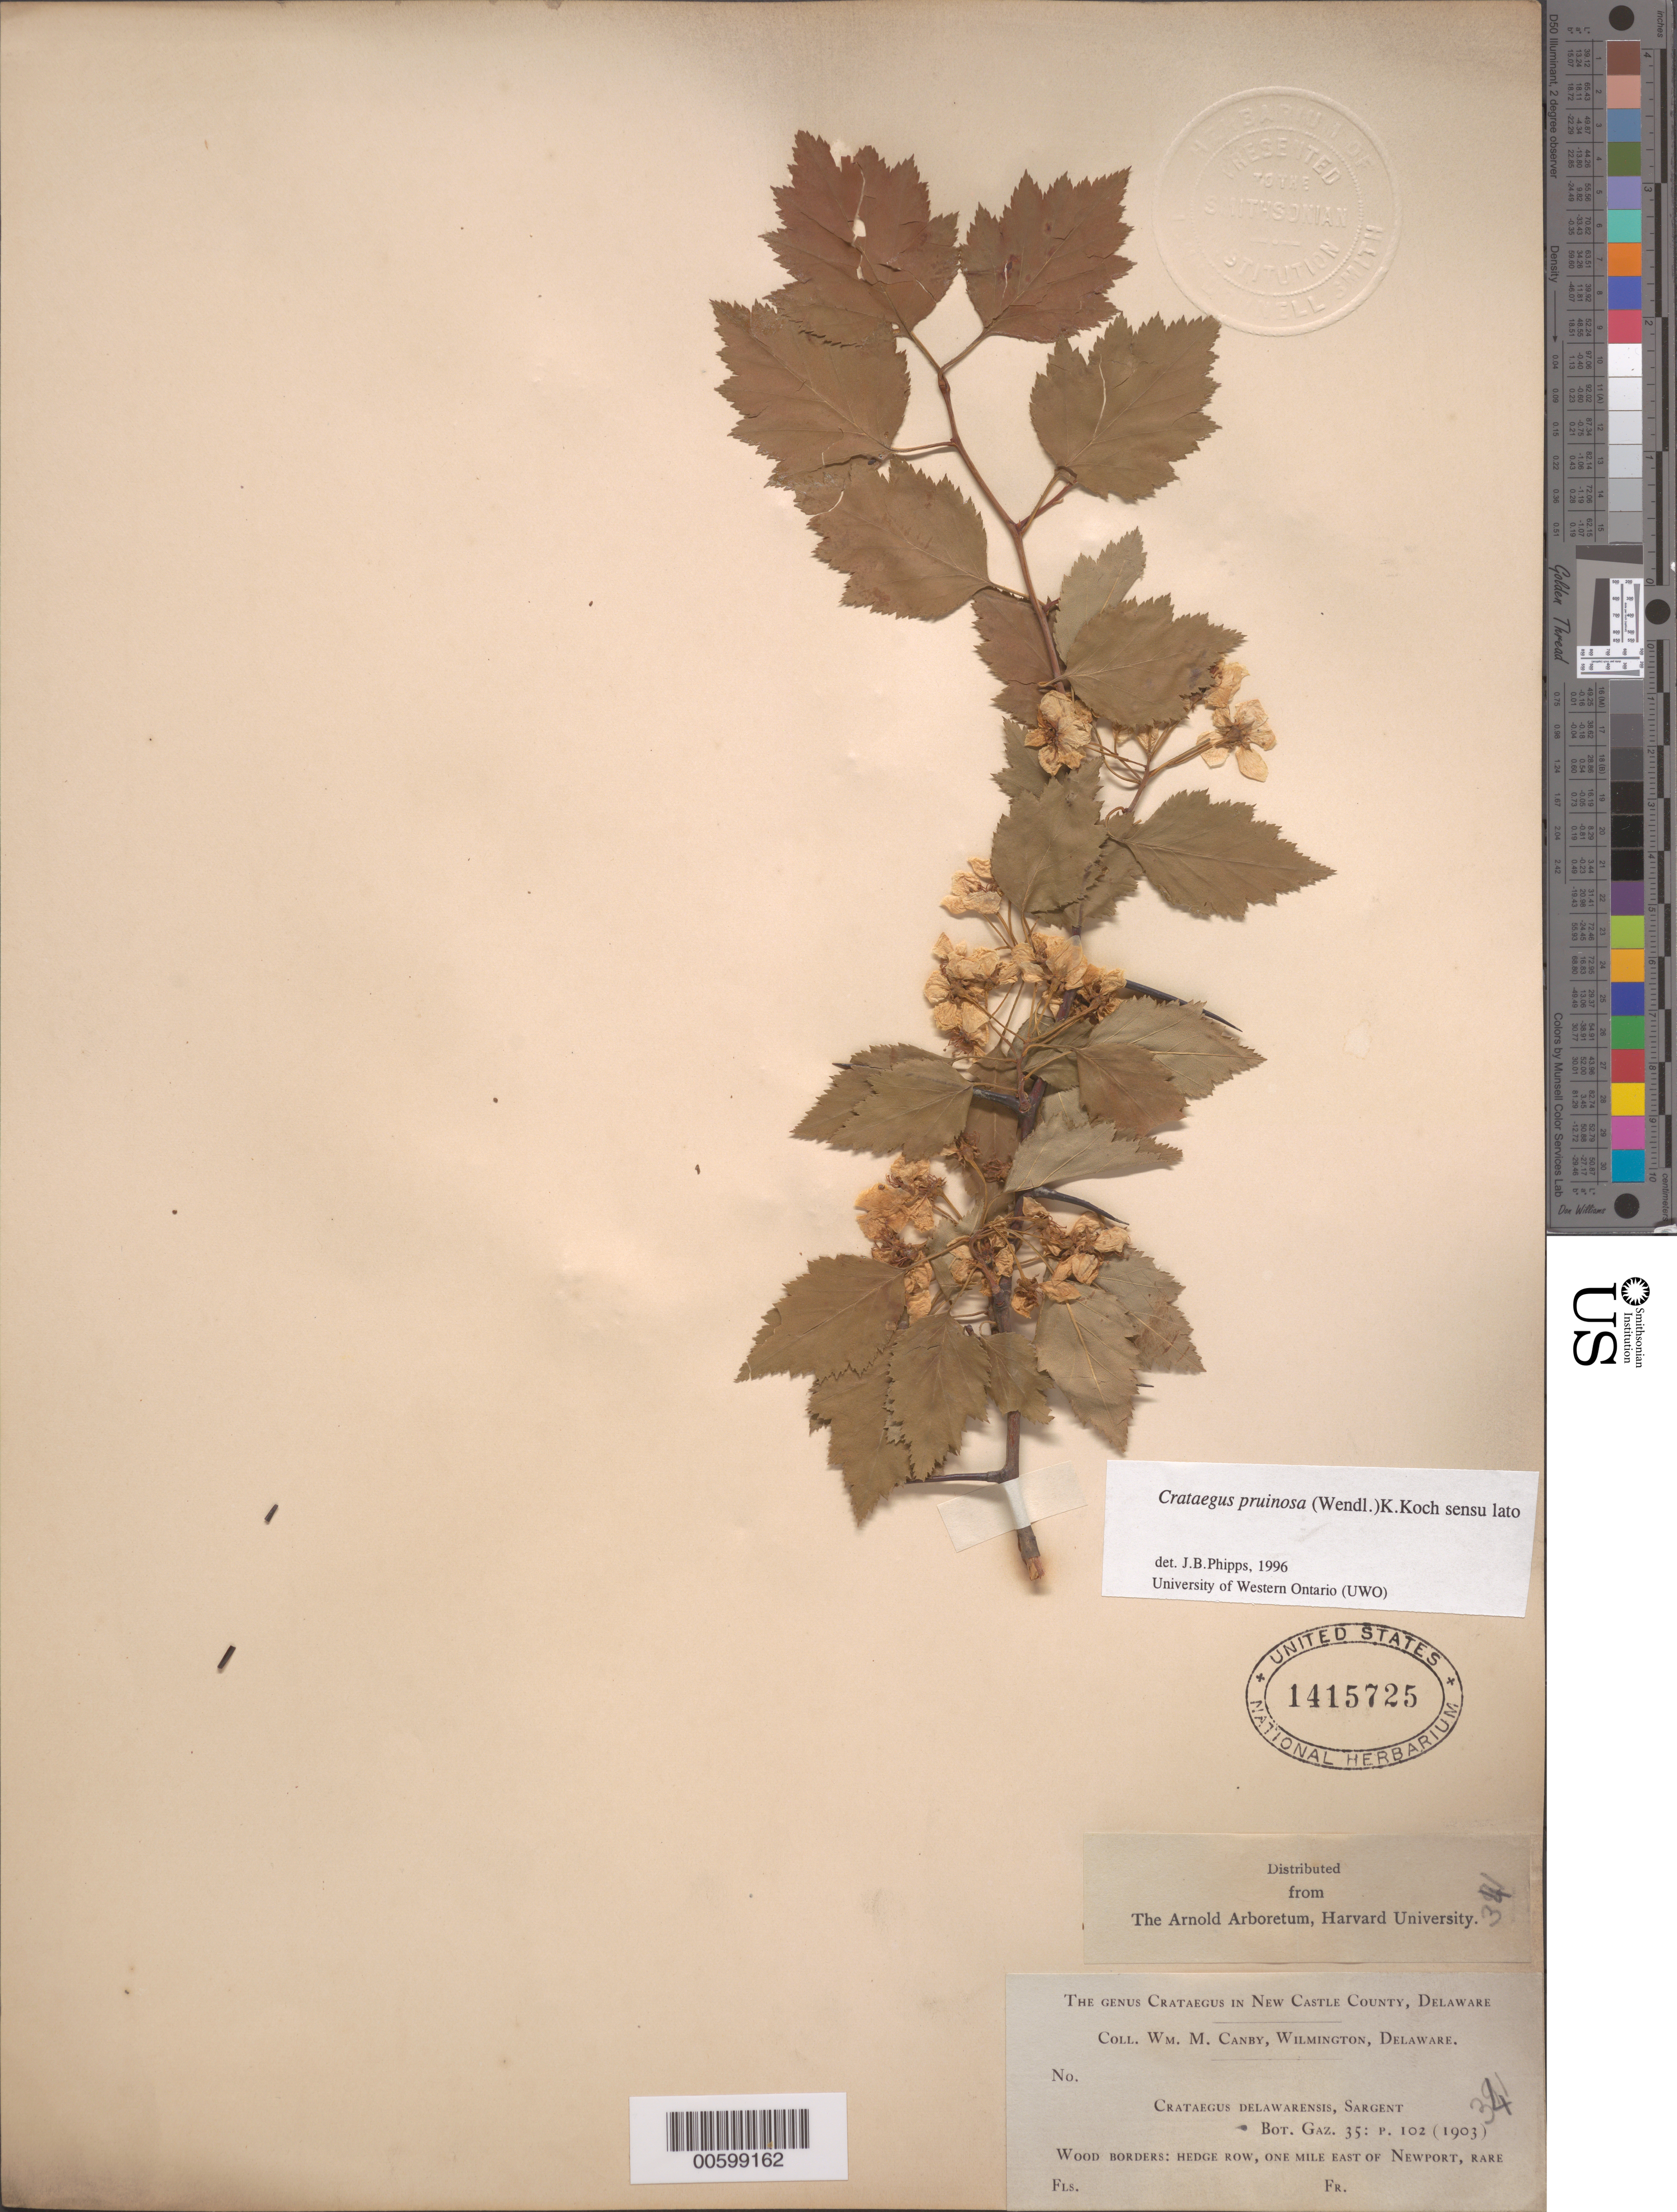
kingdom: Plantae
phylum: Tracheophyta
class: Magnoliopsida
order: Rosales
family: Rosaceae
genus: Crataegus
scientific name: Crataegus pruinosa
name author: (H.L. Wendl.) K. Koch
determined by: Phipps, James B., (UWO), University of Western Ontario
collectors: W. M. Canby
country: United States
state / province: Delaware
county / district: New Castle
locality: One mile E of Newport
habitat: Wood borders: hedge row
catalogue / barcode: US 1415725